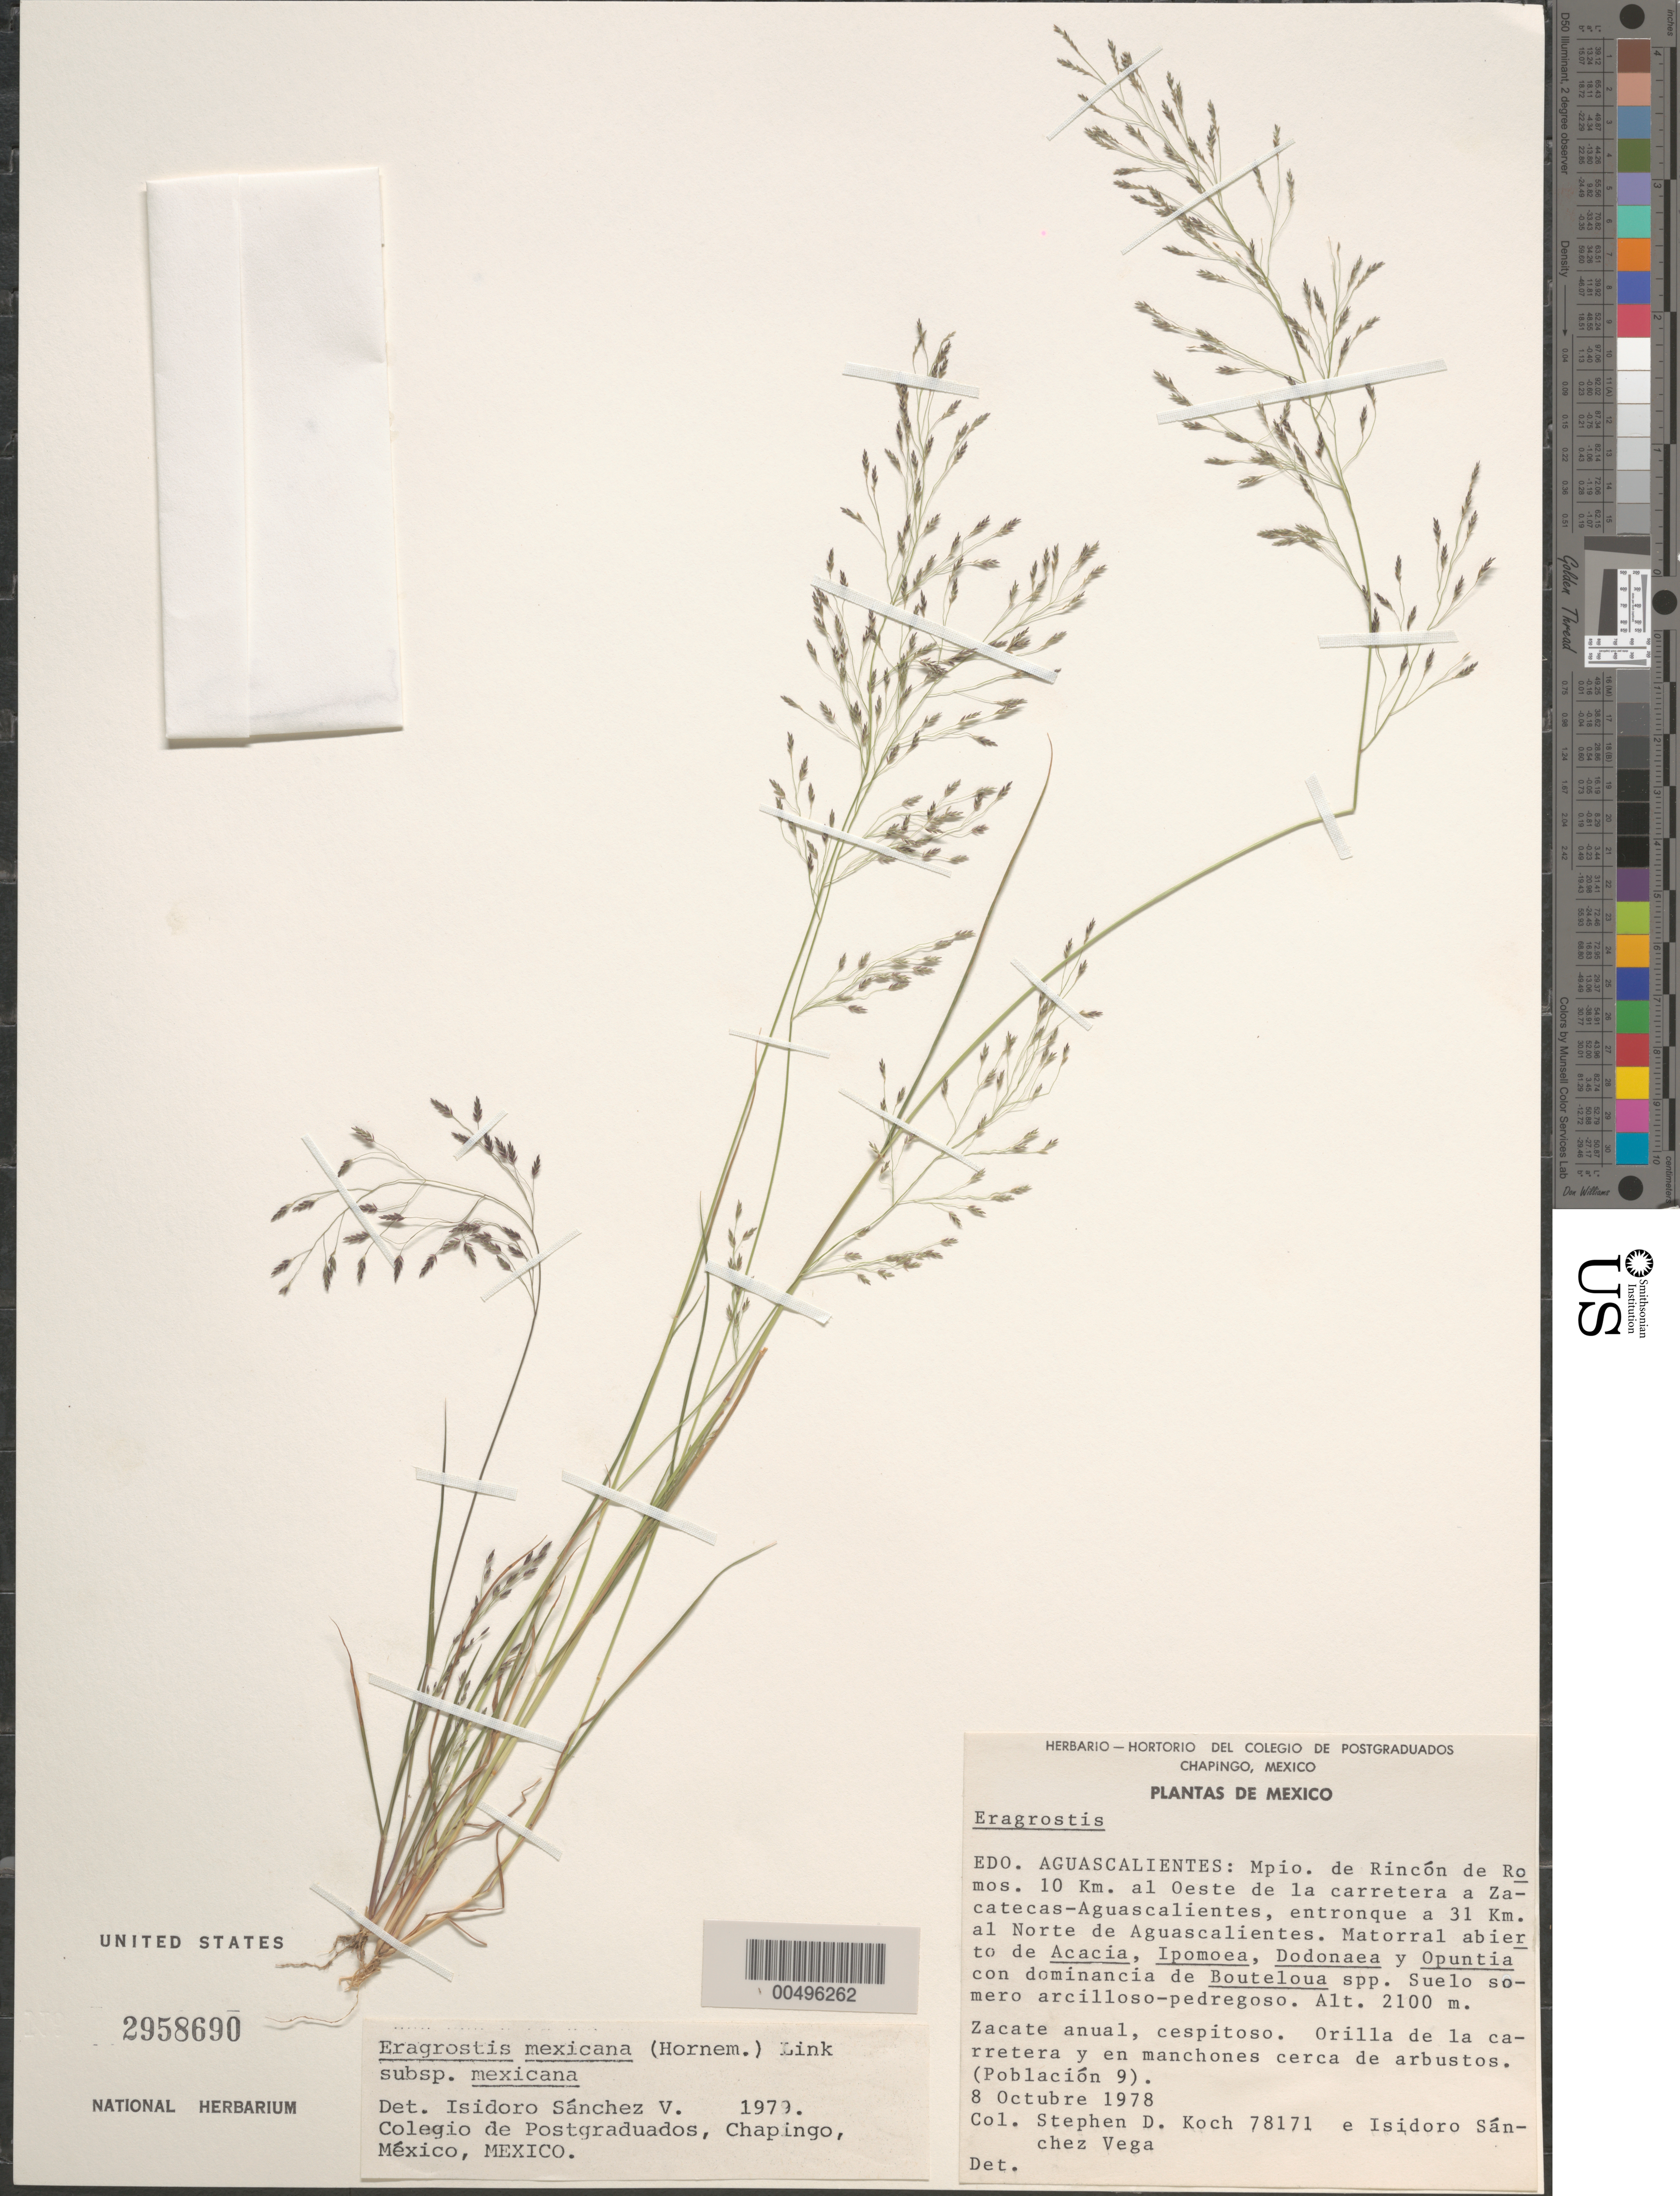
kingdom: Plantae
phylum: Tracheophyta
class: Liliopsida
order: Poales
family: Poaceae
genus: Eragrostis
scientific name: Eragrostis mexicana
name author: (Hornem.) Link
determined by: Sánchez Vega, I. M.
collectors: S. D. Koch & I. M. Sánchez Vega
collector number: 78171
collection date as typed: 8 Oct 1978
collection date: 1978-10-08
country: Mexico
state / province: Aguascalientes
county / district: Rincón de Romos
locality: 10 km W of the Zacatecas-Aguascalientes Rd, entronque 31 km N of Aguascalientes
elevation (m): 2100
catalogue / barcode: US 2958690